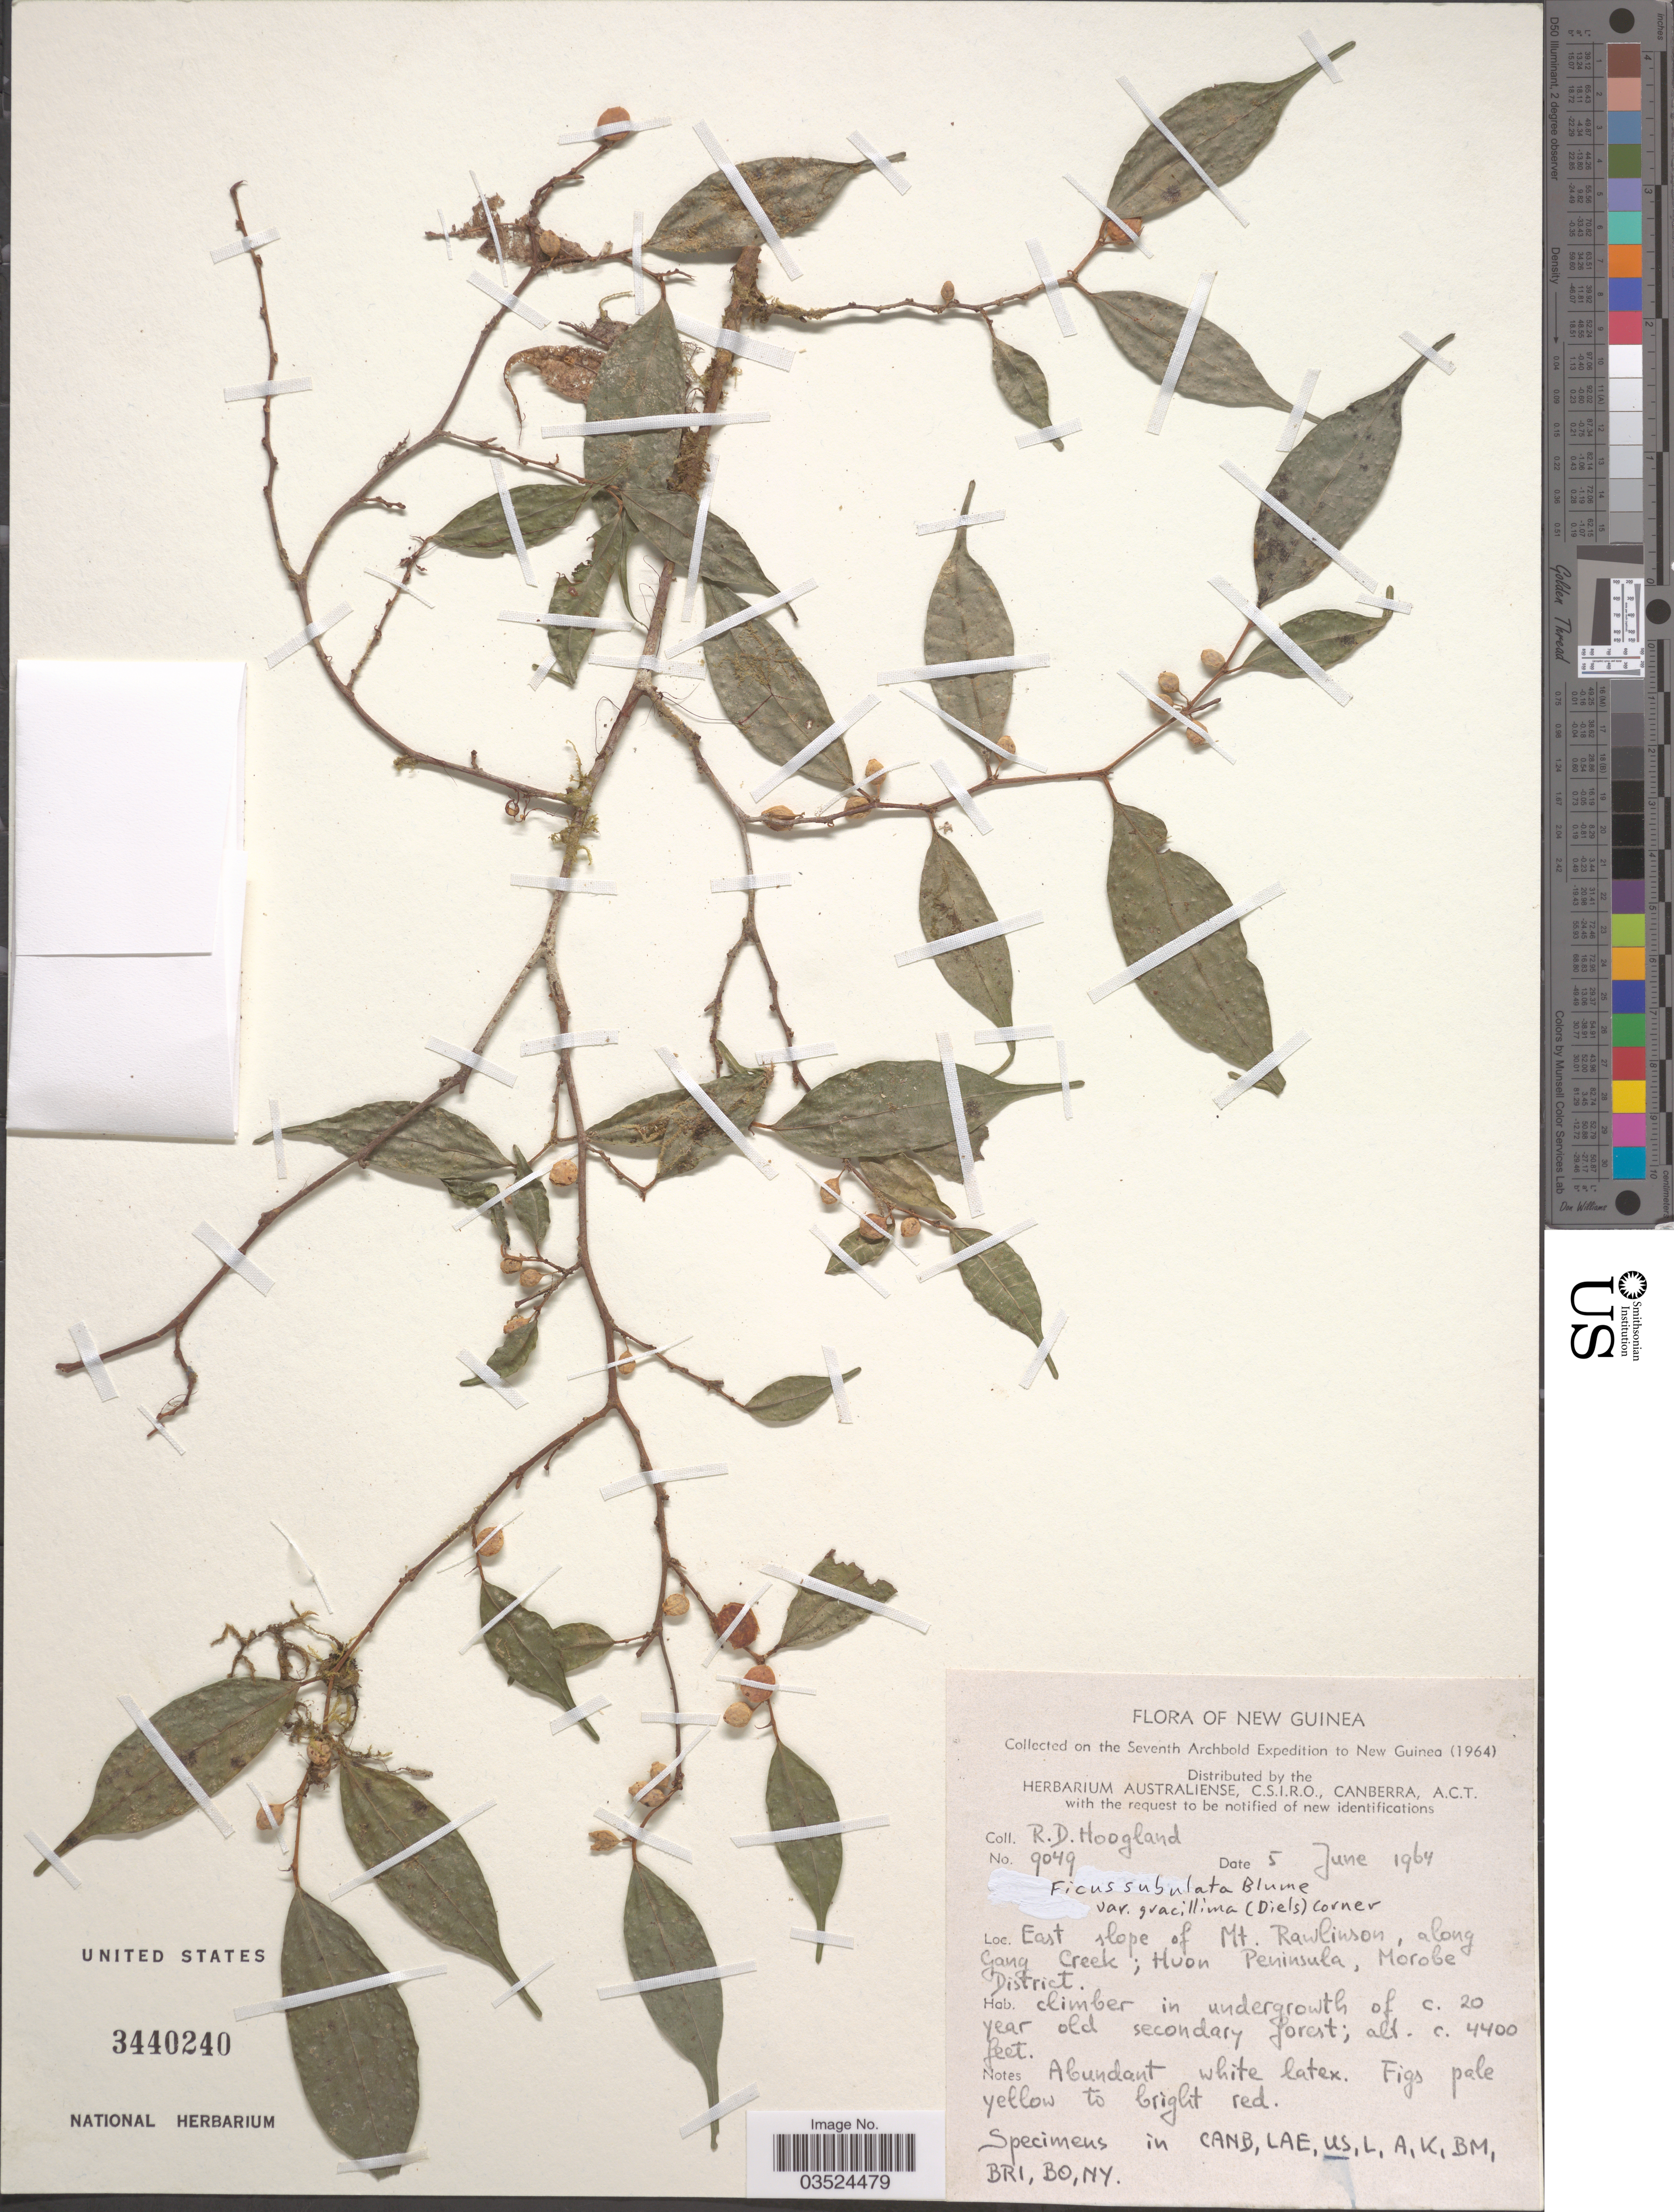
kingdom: Plantae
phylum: Tracheophyta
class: Magnoliopsida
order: Rosales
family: Moraceae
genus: Ficus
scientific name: Ficus subulata var. gracillima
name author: (Diels) Corner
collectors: R. D. Hoogland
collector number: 9049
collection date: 1964-06-05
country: Papua New Guinea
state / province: Morobe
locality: New Guinea. East slope of Mt. Rawlinson, along Gang Creek; Huon Peninsula, Morobe District.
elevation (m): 1341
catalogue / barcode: US 3440240